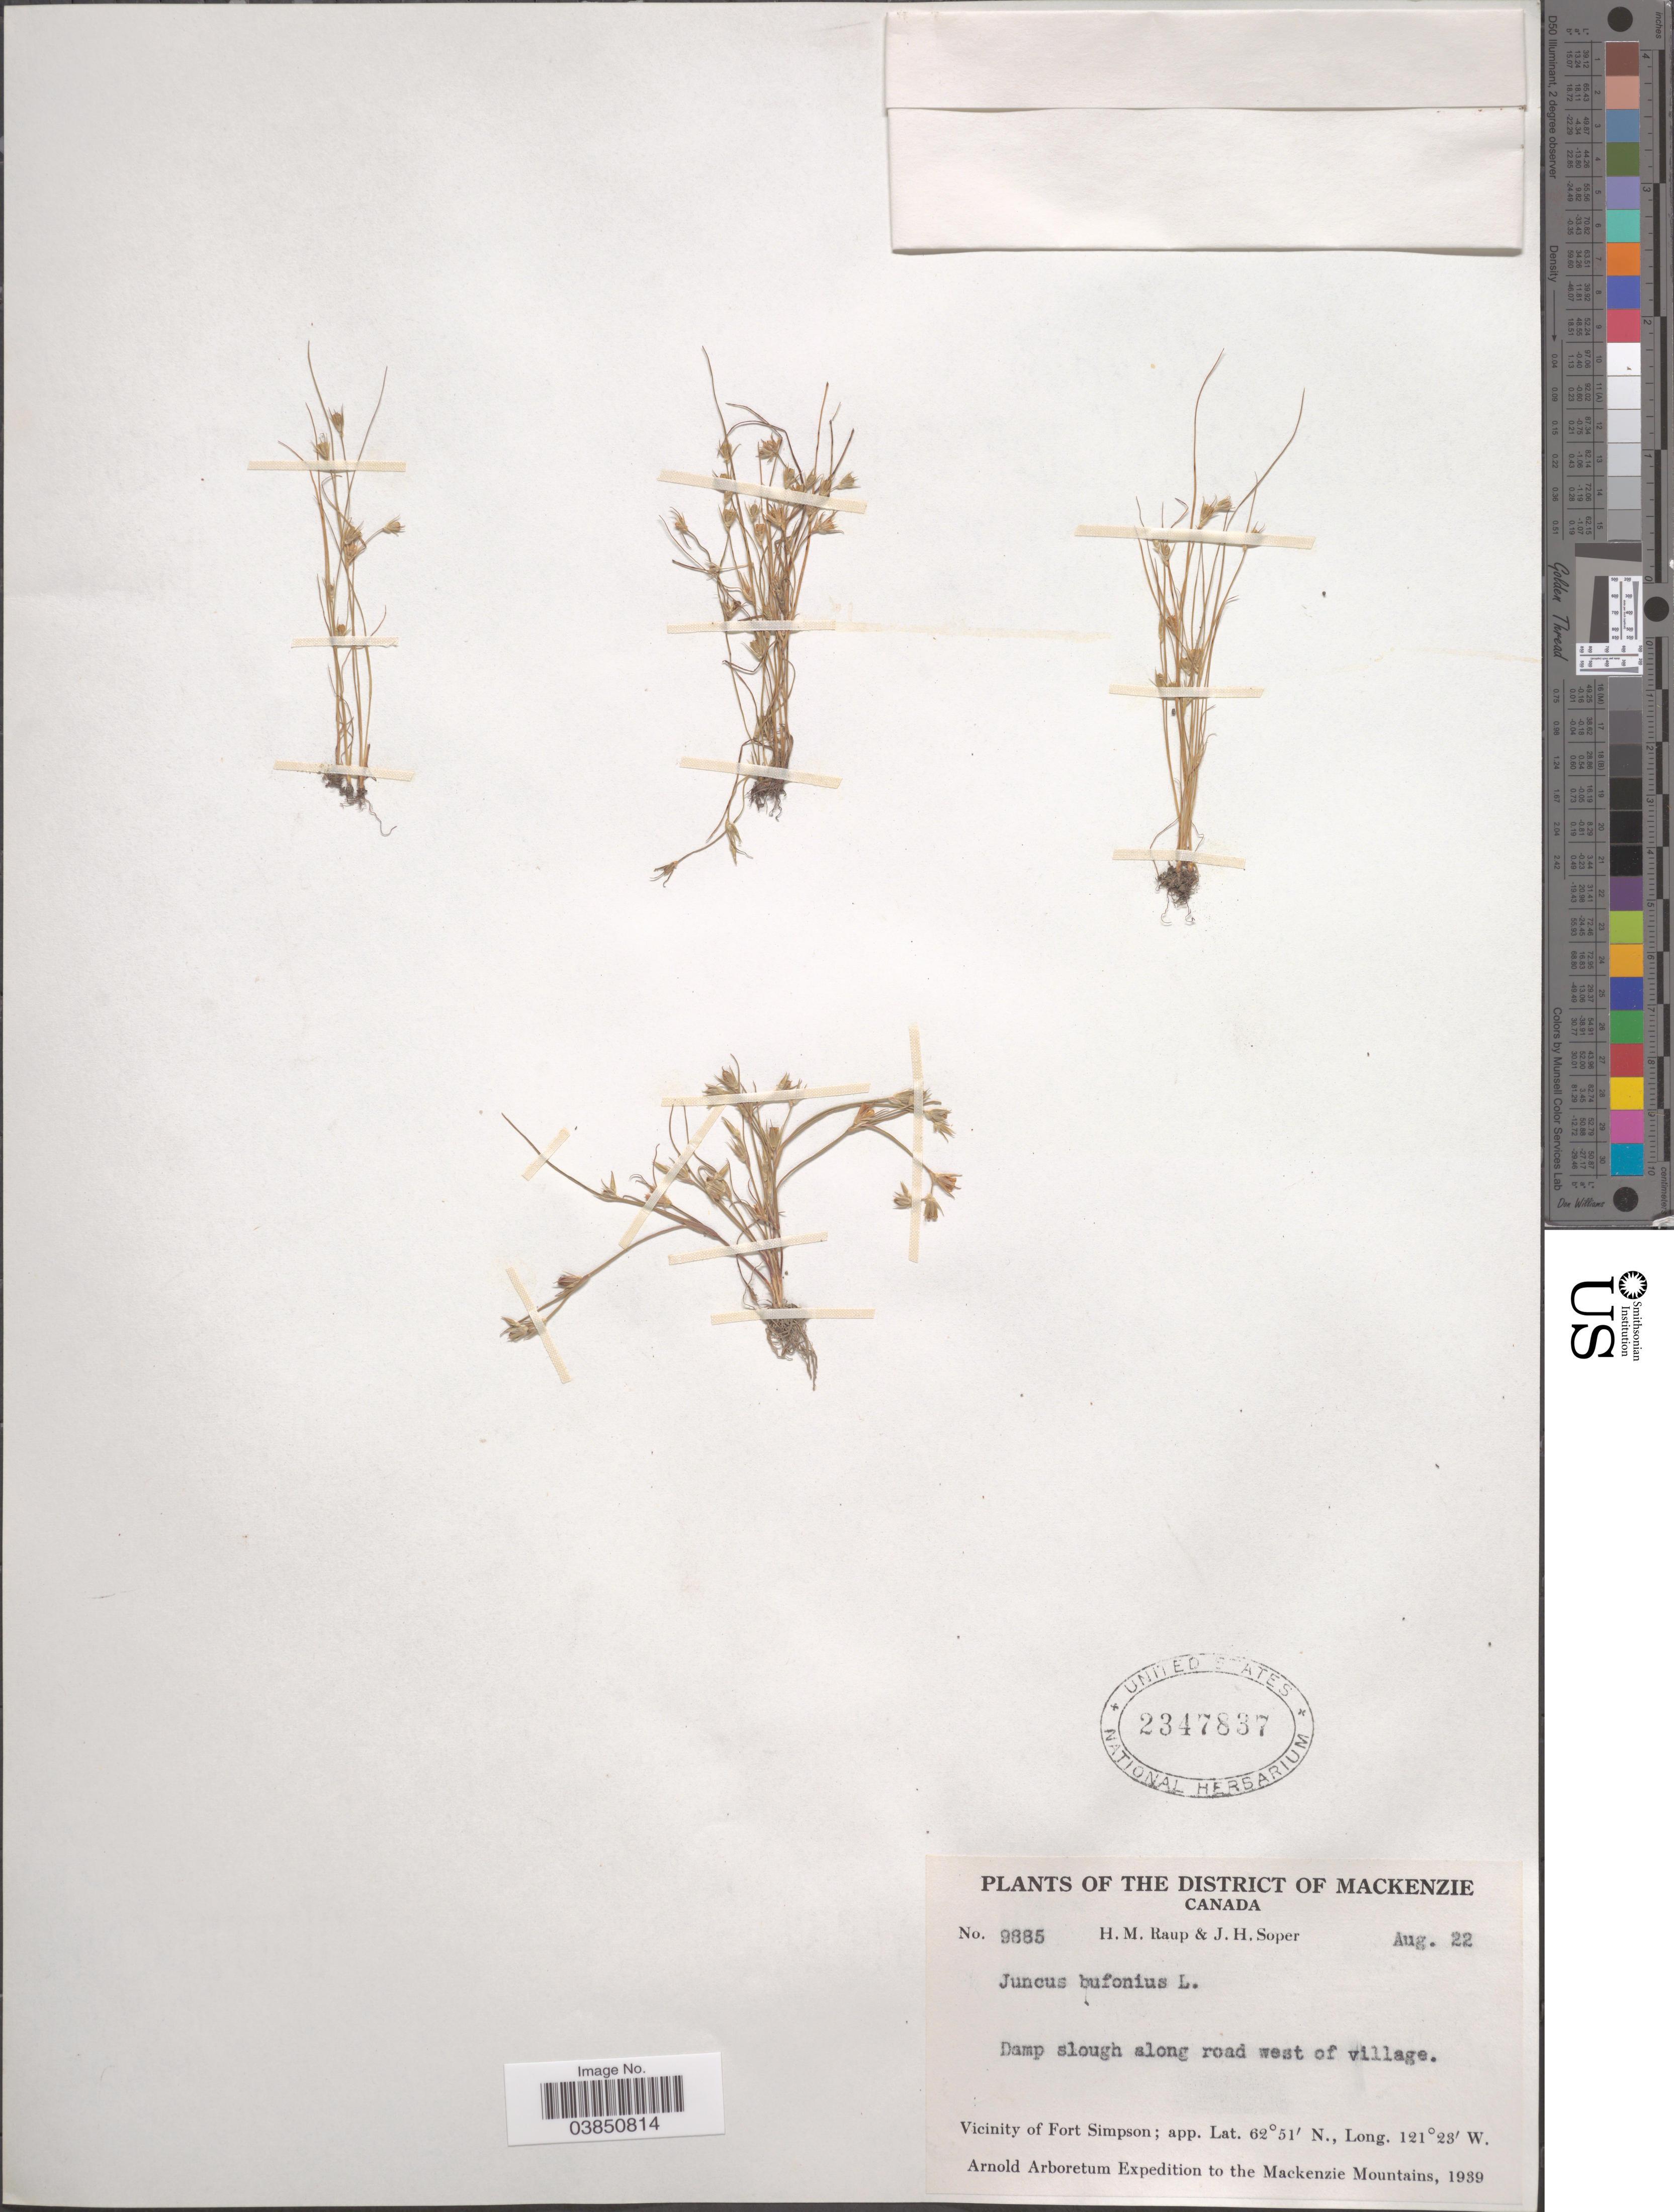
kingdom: Plantae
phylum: Tracheophyta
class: Liliopsida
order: Poales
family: Juncaceae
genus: Juncus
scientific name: Juncus bufonius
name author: L.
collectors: H. Raup & J. H. Soper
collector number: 9885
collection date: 1939-08-22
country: Canada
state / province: Northwest Territories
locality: The District of Mackenzie. Vicinity of Fort Simpson. The Mackenzie Mountains.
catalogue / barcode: US 2347837